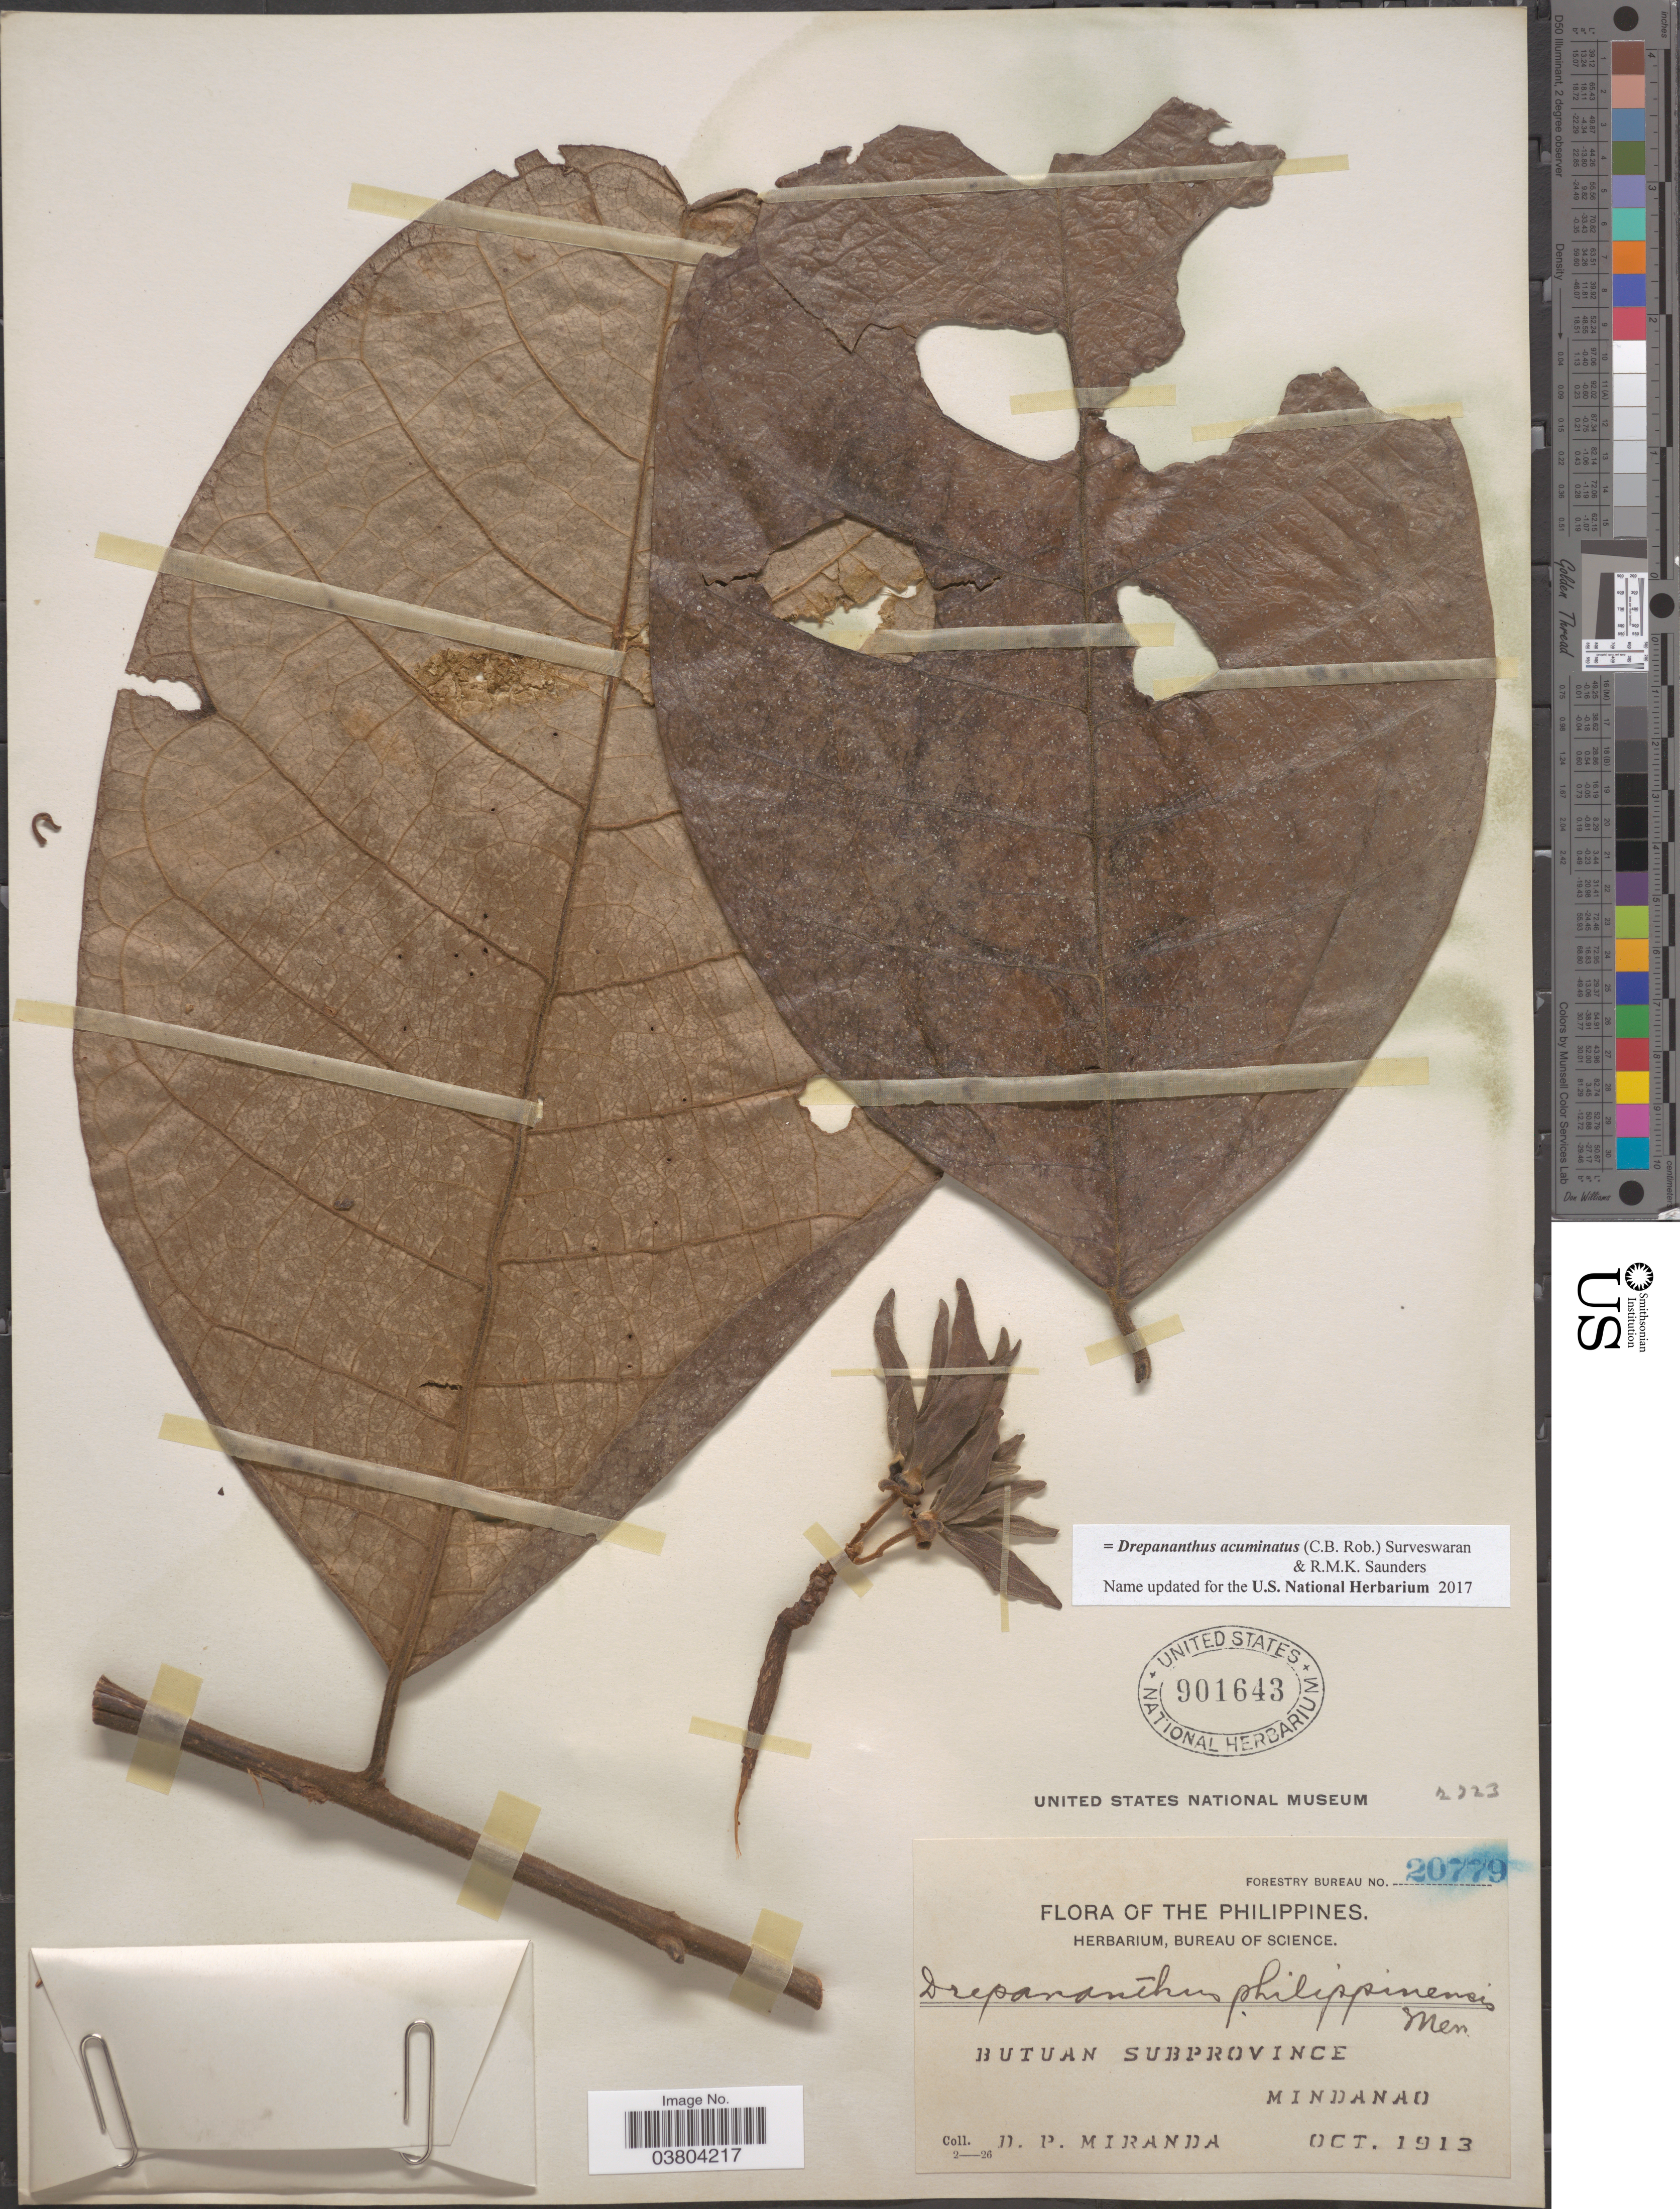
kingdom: Plantae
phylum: Tracheophyta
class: Magnoliopsida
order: Magnoliales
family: Annonaceae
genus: Drepananthus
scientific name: Drepananthus acuminatus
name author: (C.B. Rob.) Surveswaran & R.M.K. Saunders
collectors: D. P. Miranda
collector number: Forestry Bureau 20779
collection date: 1913-10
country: Philippines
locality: Butuan Subprovince. Mindanao.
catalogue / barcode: US 901643